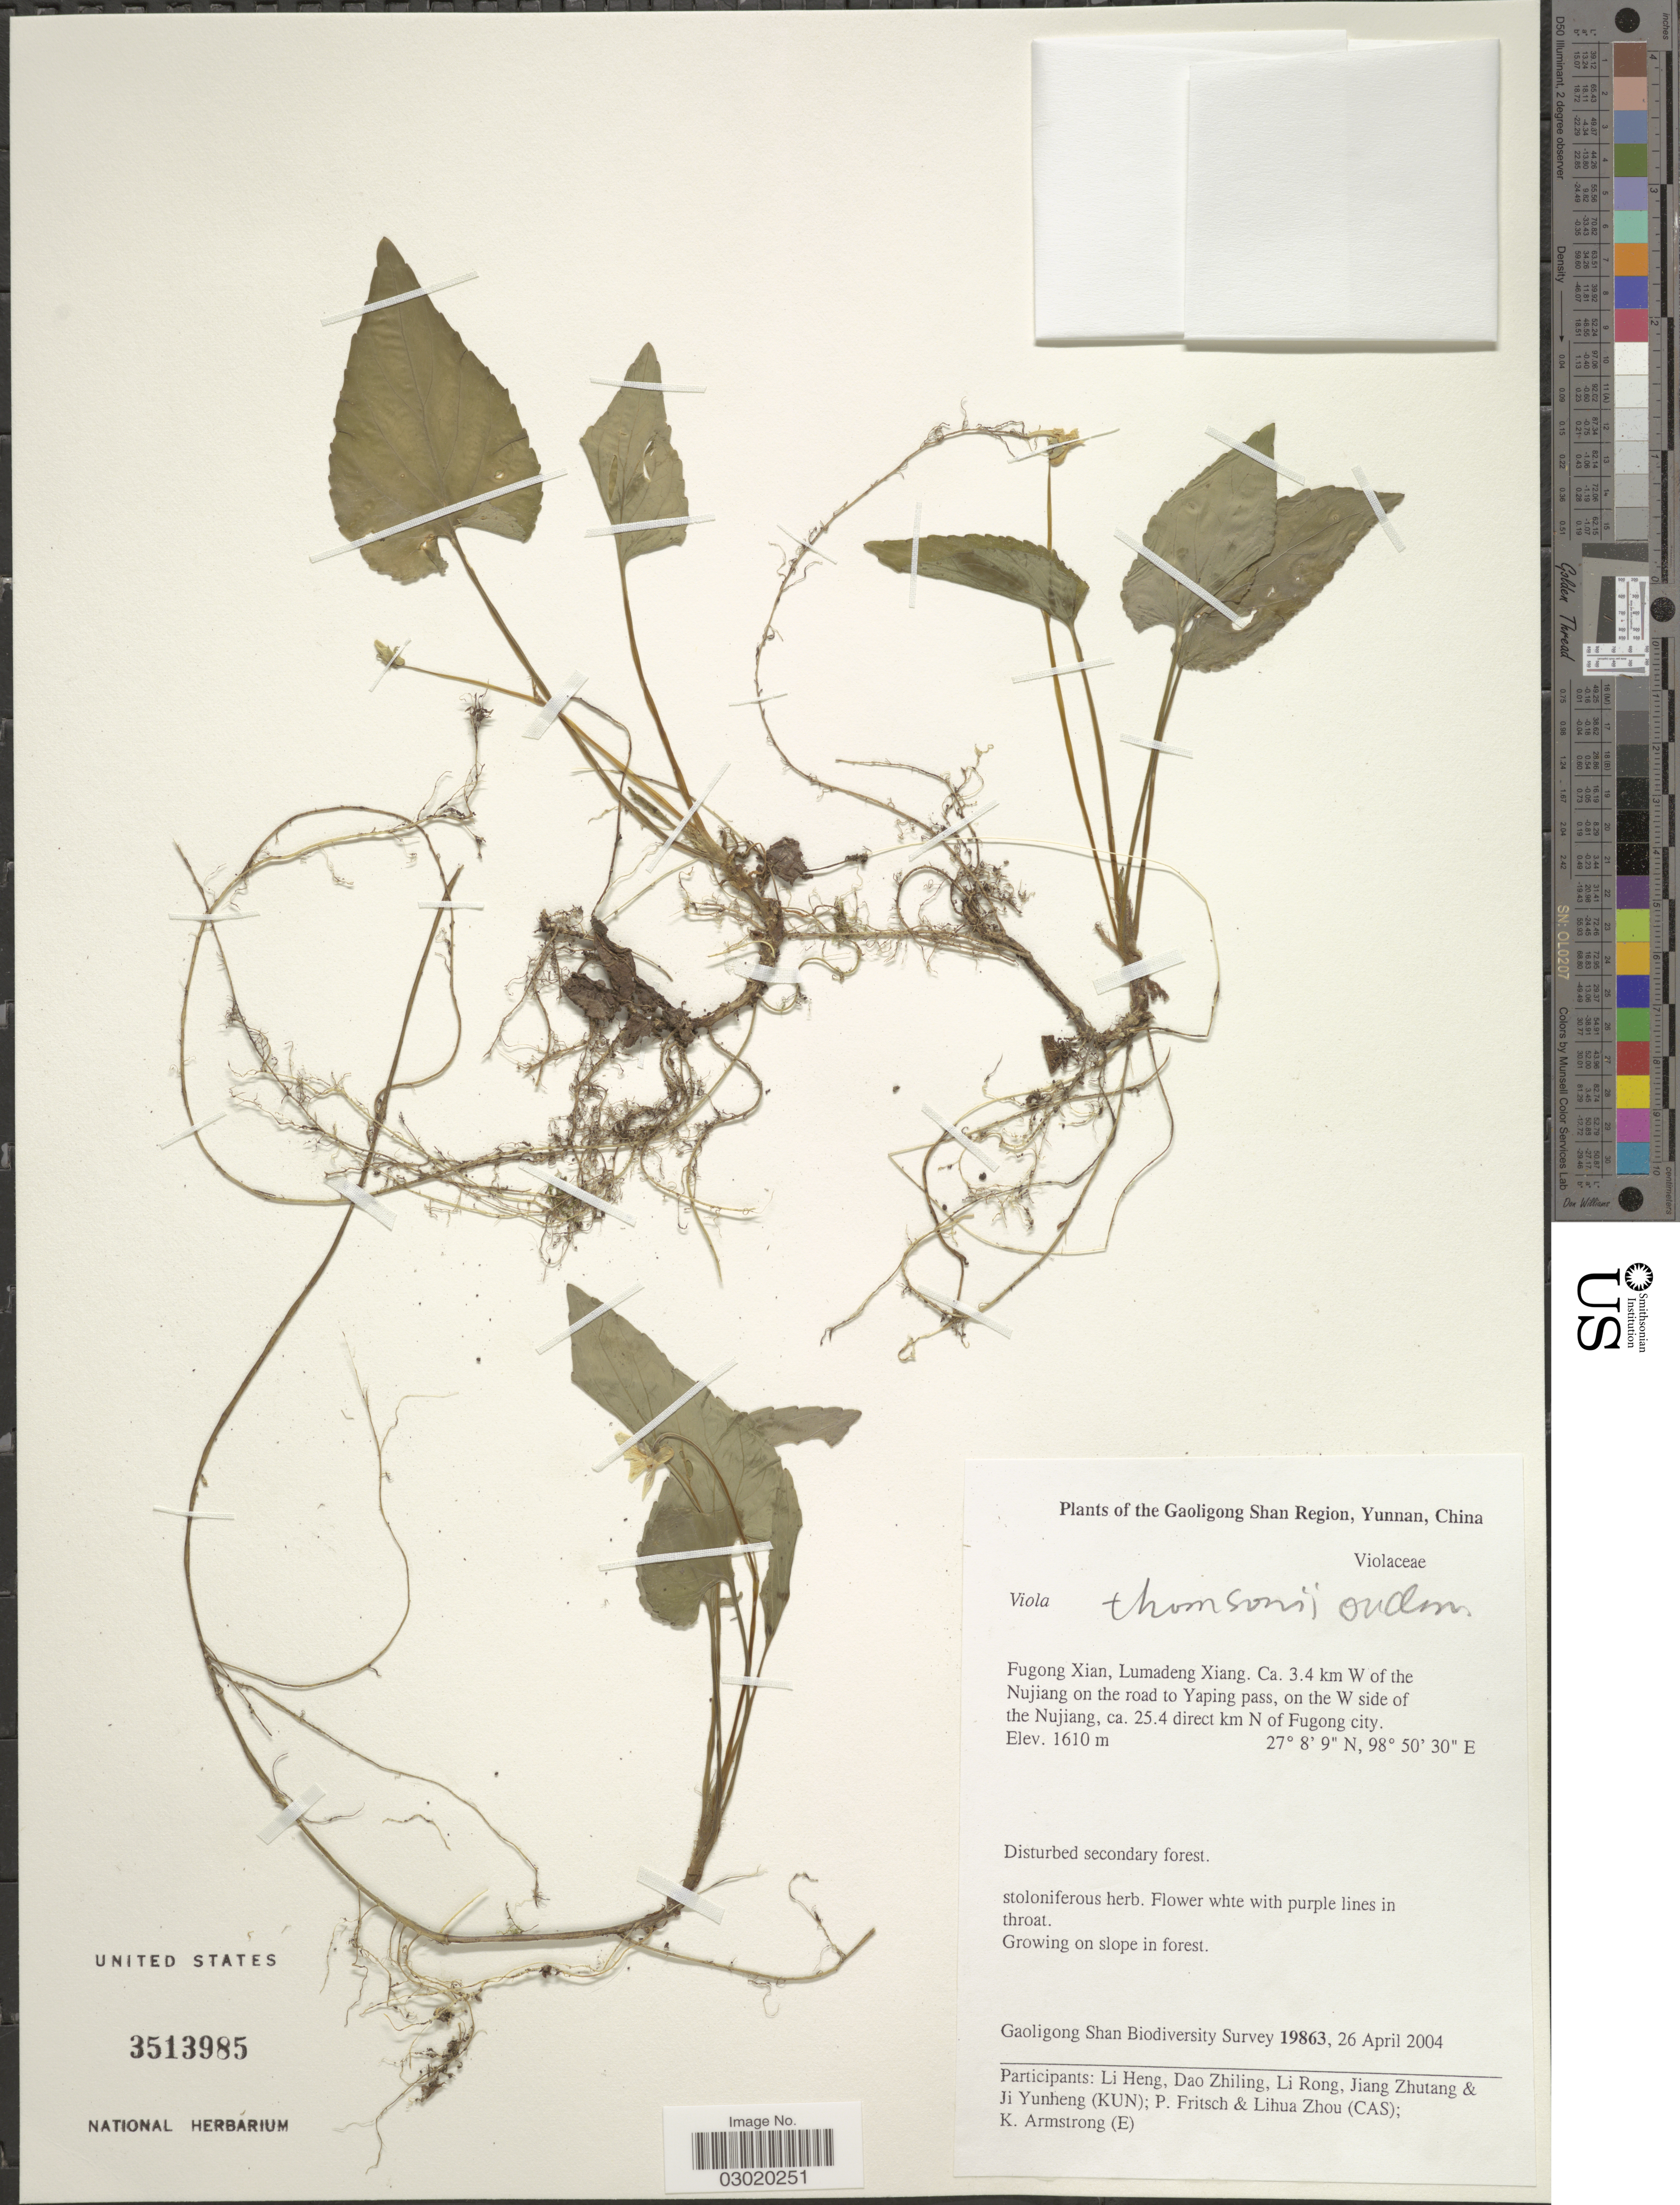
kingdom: Plantae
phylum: Tracheophyta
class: Magnoliopsida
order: Malpighiales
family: Violaceae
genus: Viola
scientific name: Viola sp.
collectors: Gaoligong Shan Biodiversity Survey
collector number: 19863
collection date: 2004-04-26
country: China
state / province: Yunnan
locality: The Gaoligong Shan Region, Yunnan, China, Fugong Xian, Lumadeng Xiang, Ca. 3.4 km W of the Nujiang on the road to Yaping pass, on the W side of the Nujiang, ca. 25.4 direct km N of Fugong city.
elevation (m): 1610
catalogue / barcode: US 3513985